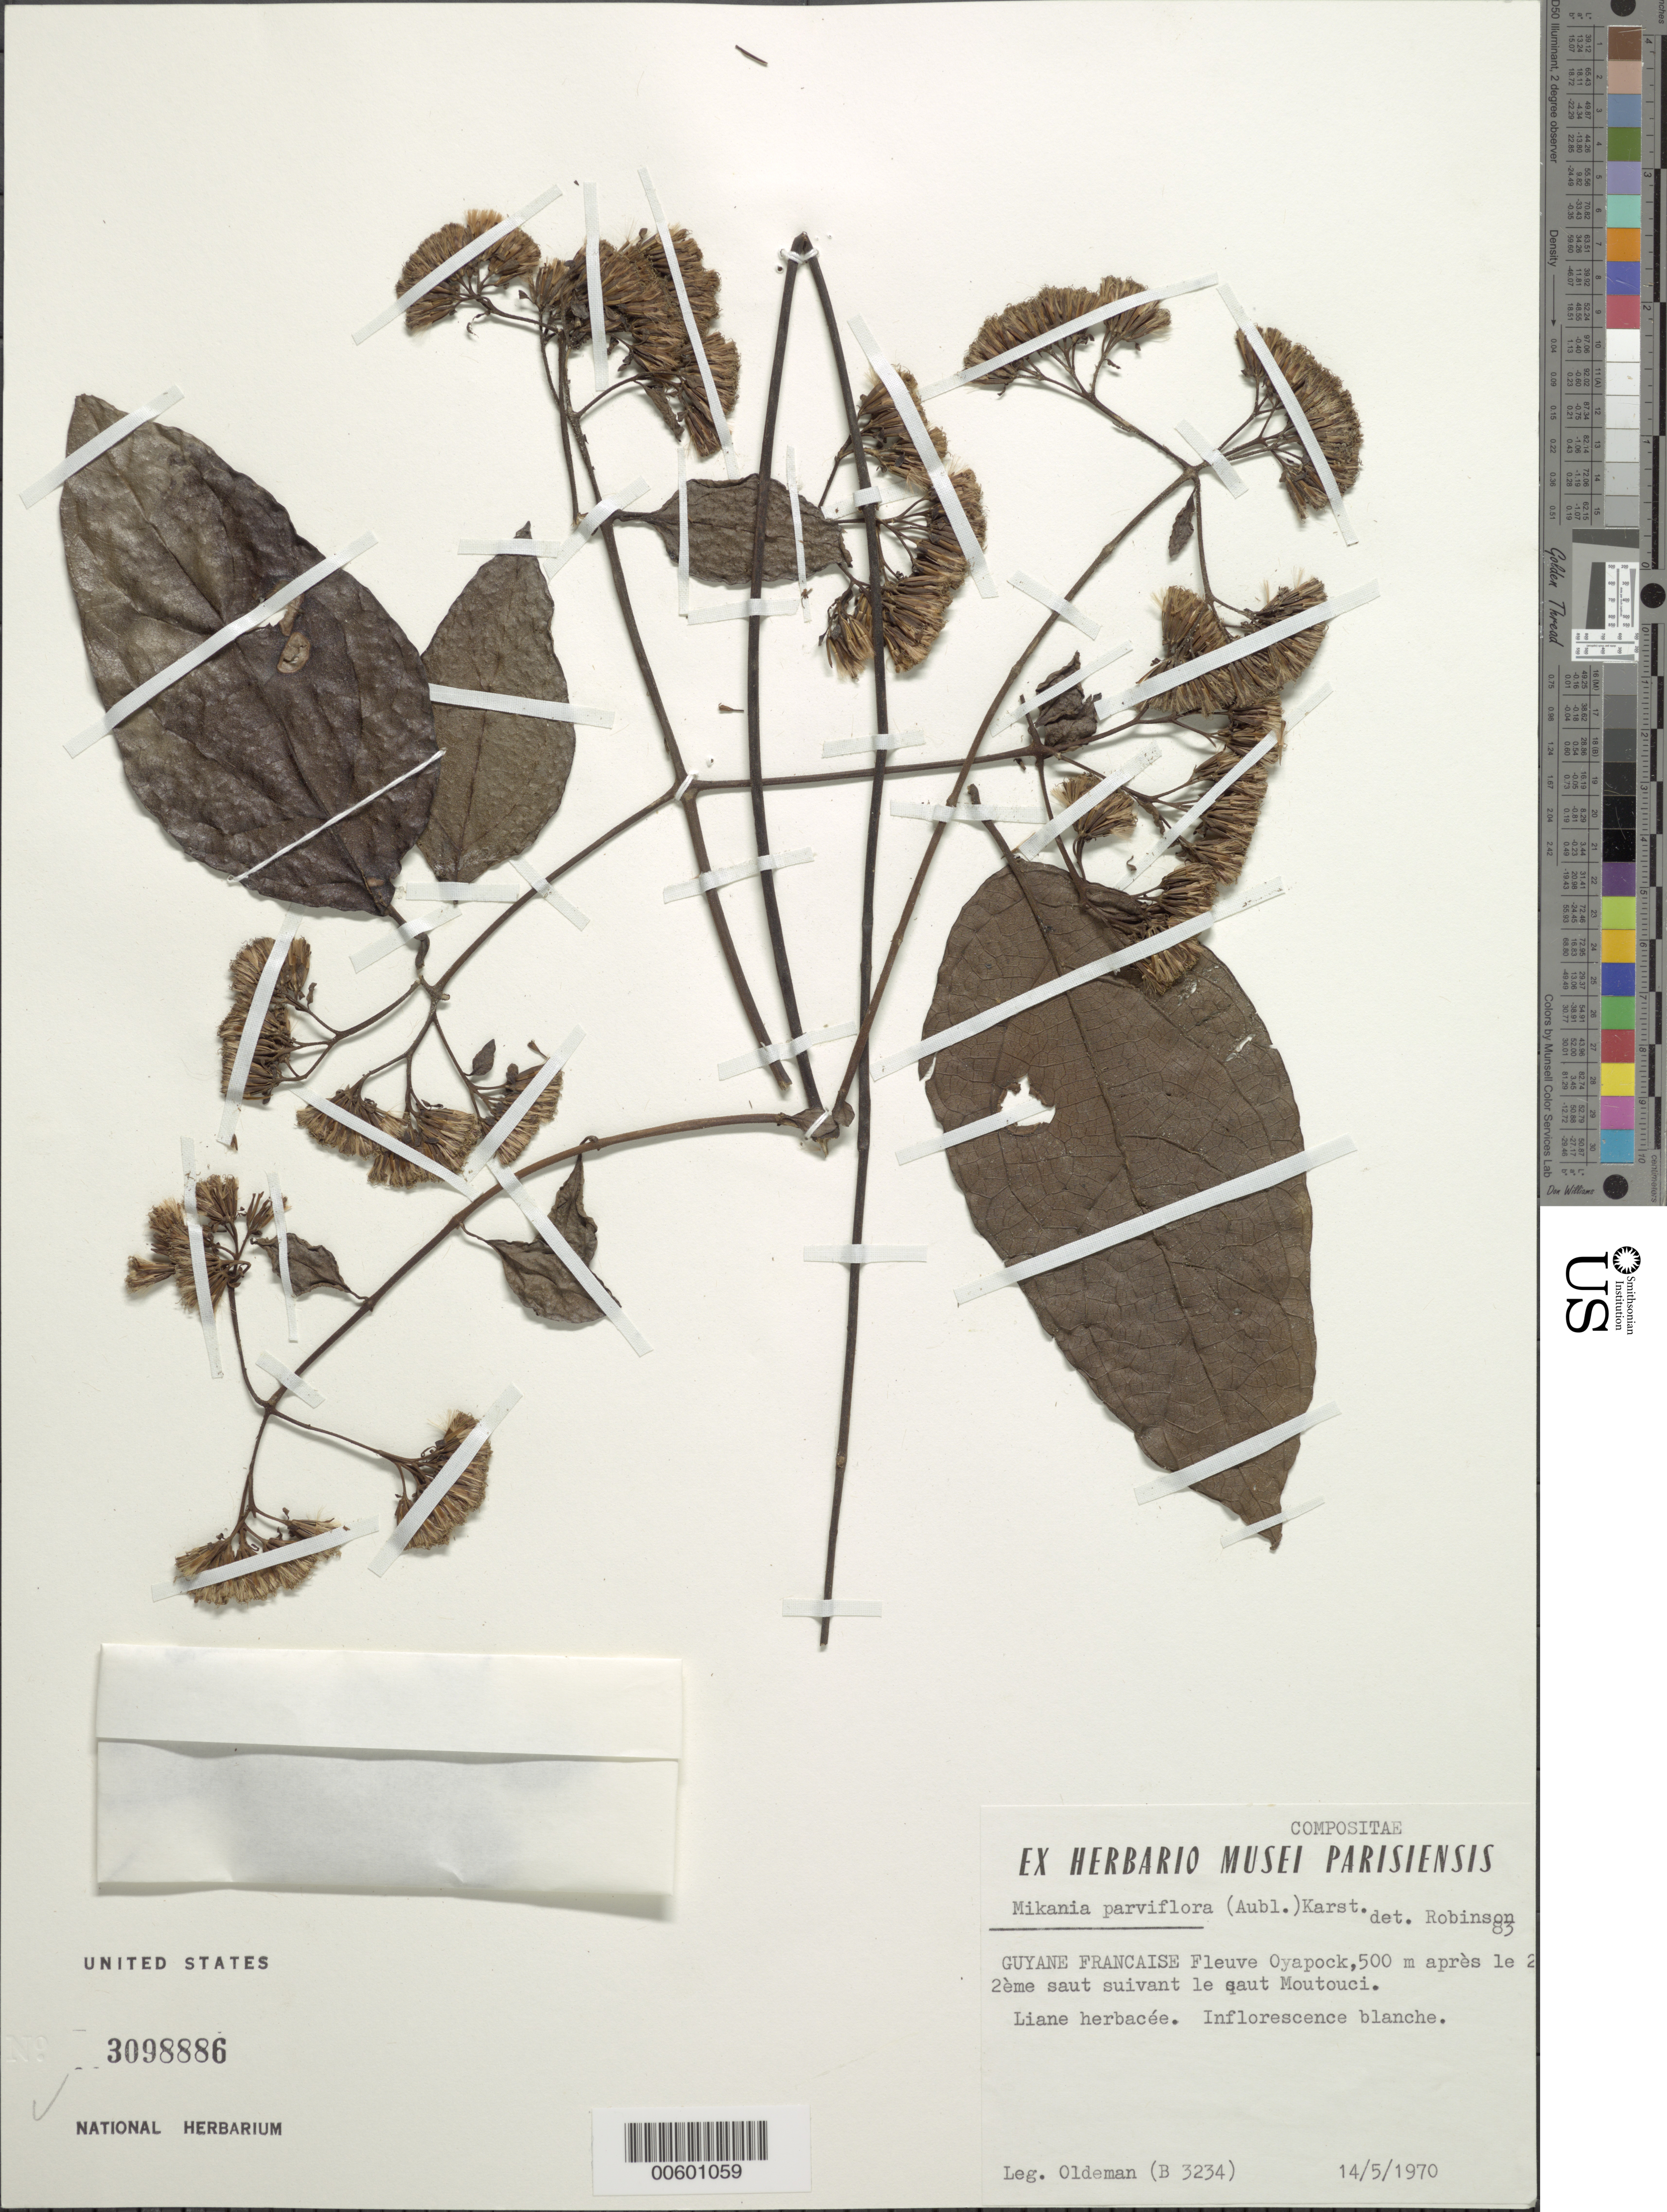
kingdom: Plantae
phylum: Tracheophyta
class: Magnoliopsida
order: Asterales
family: Asteraceae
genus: Mikania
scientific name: Mikania parviflora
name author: (Aubl.) H. Karst.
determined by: Robinson, Harold E., (US)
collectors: R. Oldeman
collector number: B 3234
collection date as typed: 14-May-70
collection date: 1970-05-14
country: French Guiana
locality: Fleuve Oyapock, 500 m apres le 2ème saut après le Saut Moutouci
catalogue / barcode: US 3098886